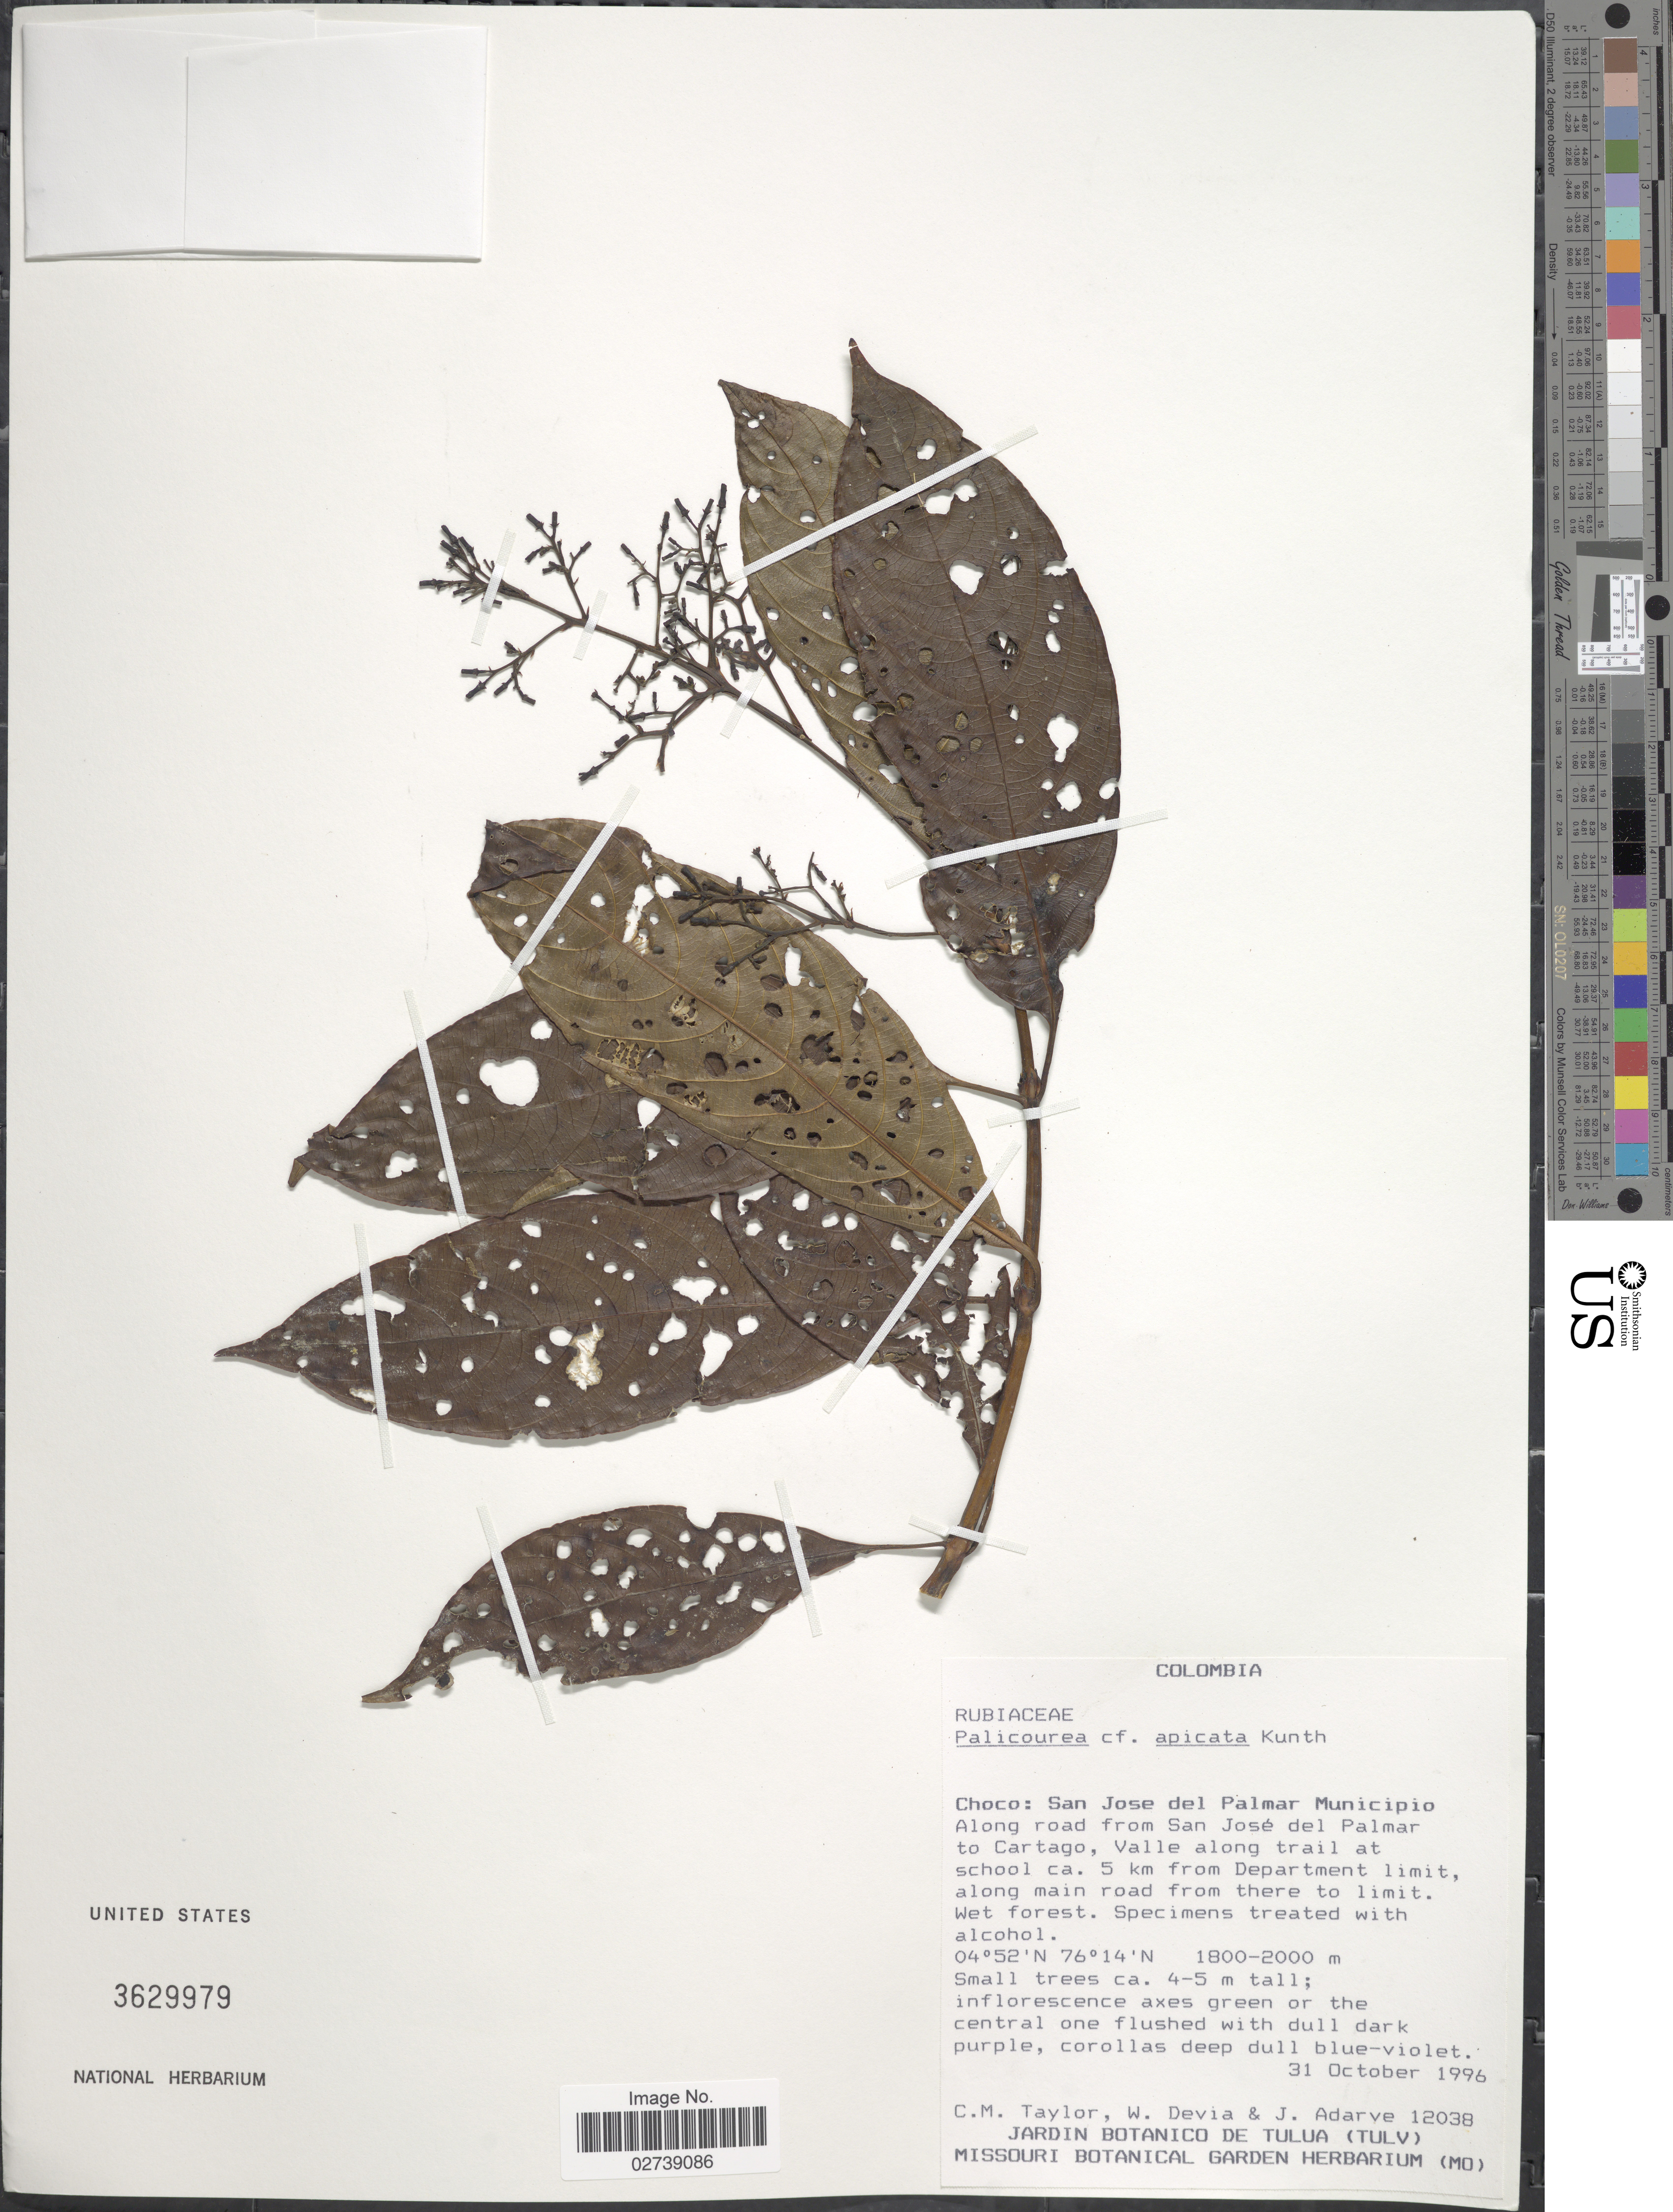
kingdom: Plantae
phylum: Tracheophyta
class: Magnoliopsida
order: Gentianales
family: Rubiaceae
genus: Palicourea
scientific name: Palicourea apicata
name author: Kunth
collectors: C. M. Taylor, W. Devia & J. B. Adarve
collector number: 12038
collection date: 1996-01-31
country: Colombia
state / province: Chocó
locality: San Jose del Palmar Municipio. Along road from San Jose del Palmar to Cartago, Valle along trail at school ca. 5 km from Department limit, along main road from there to limit.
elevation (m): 1800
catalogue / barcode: US 3629979